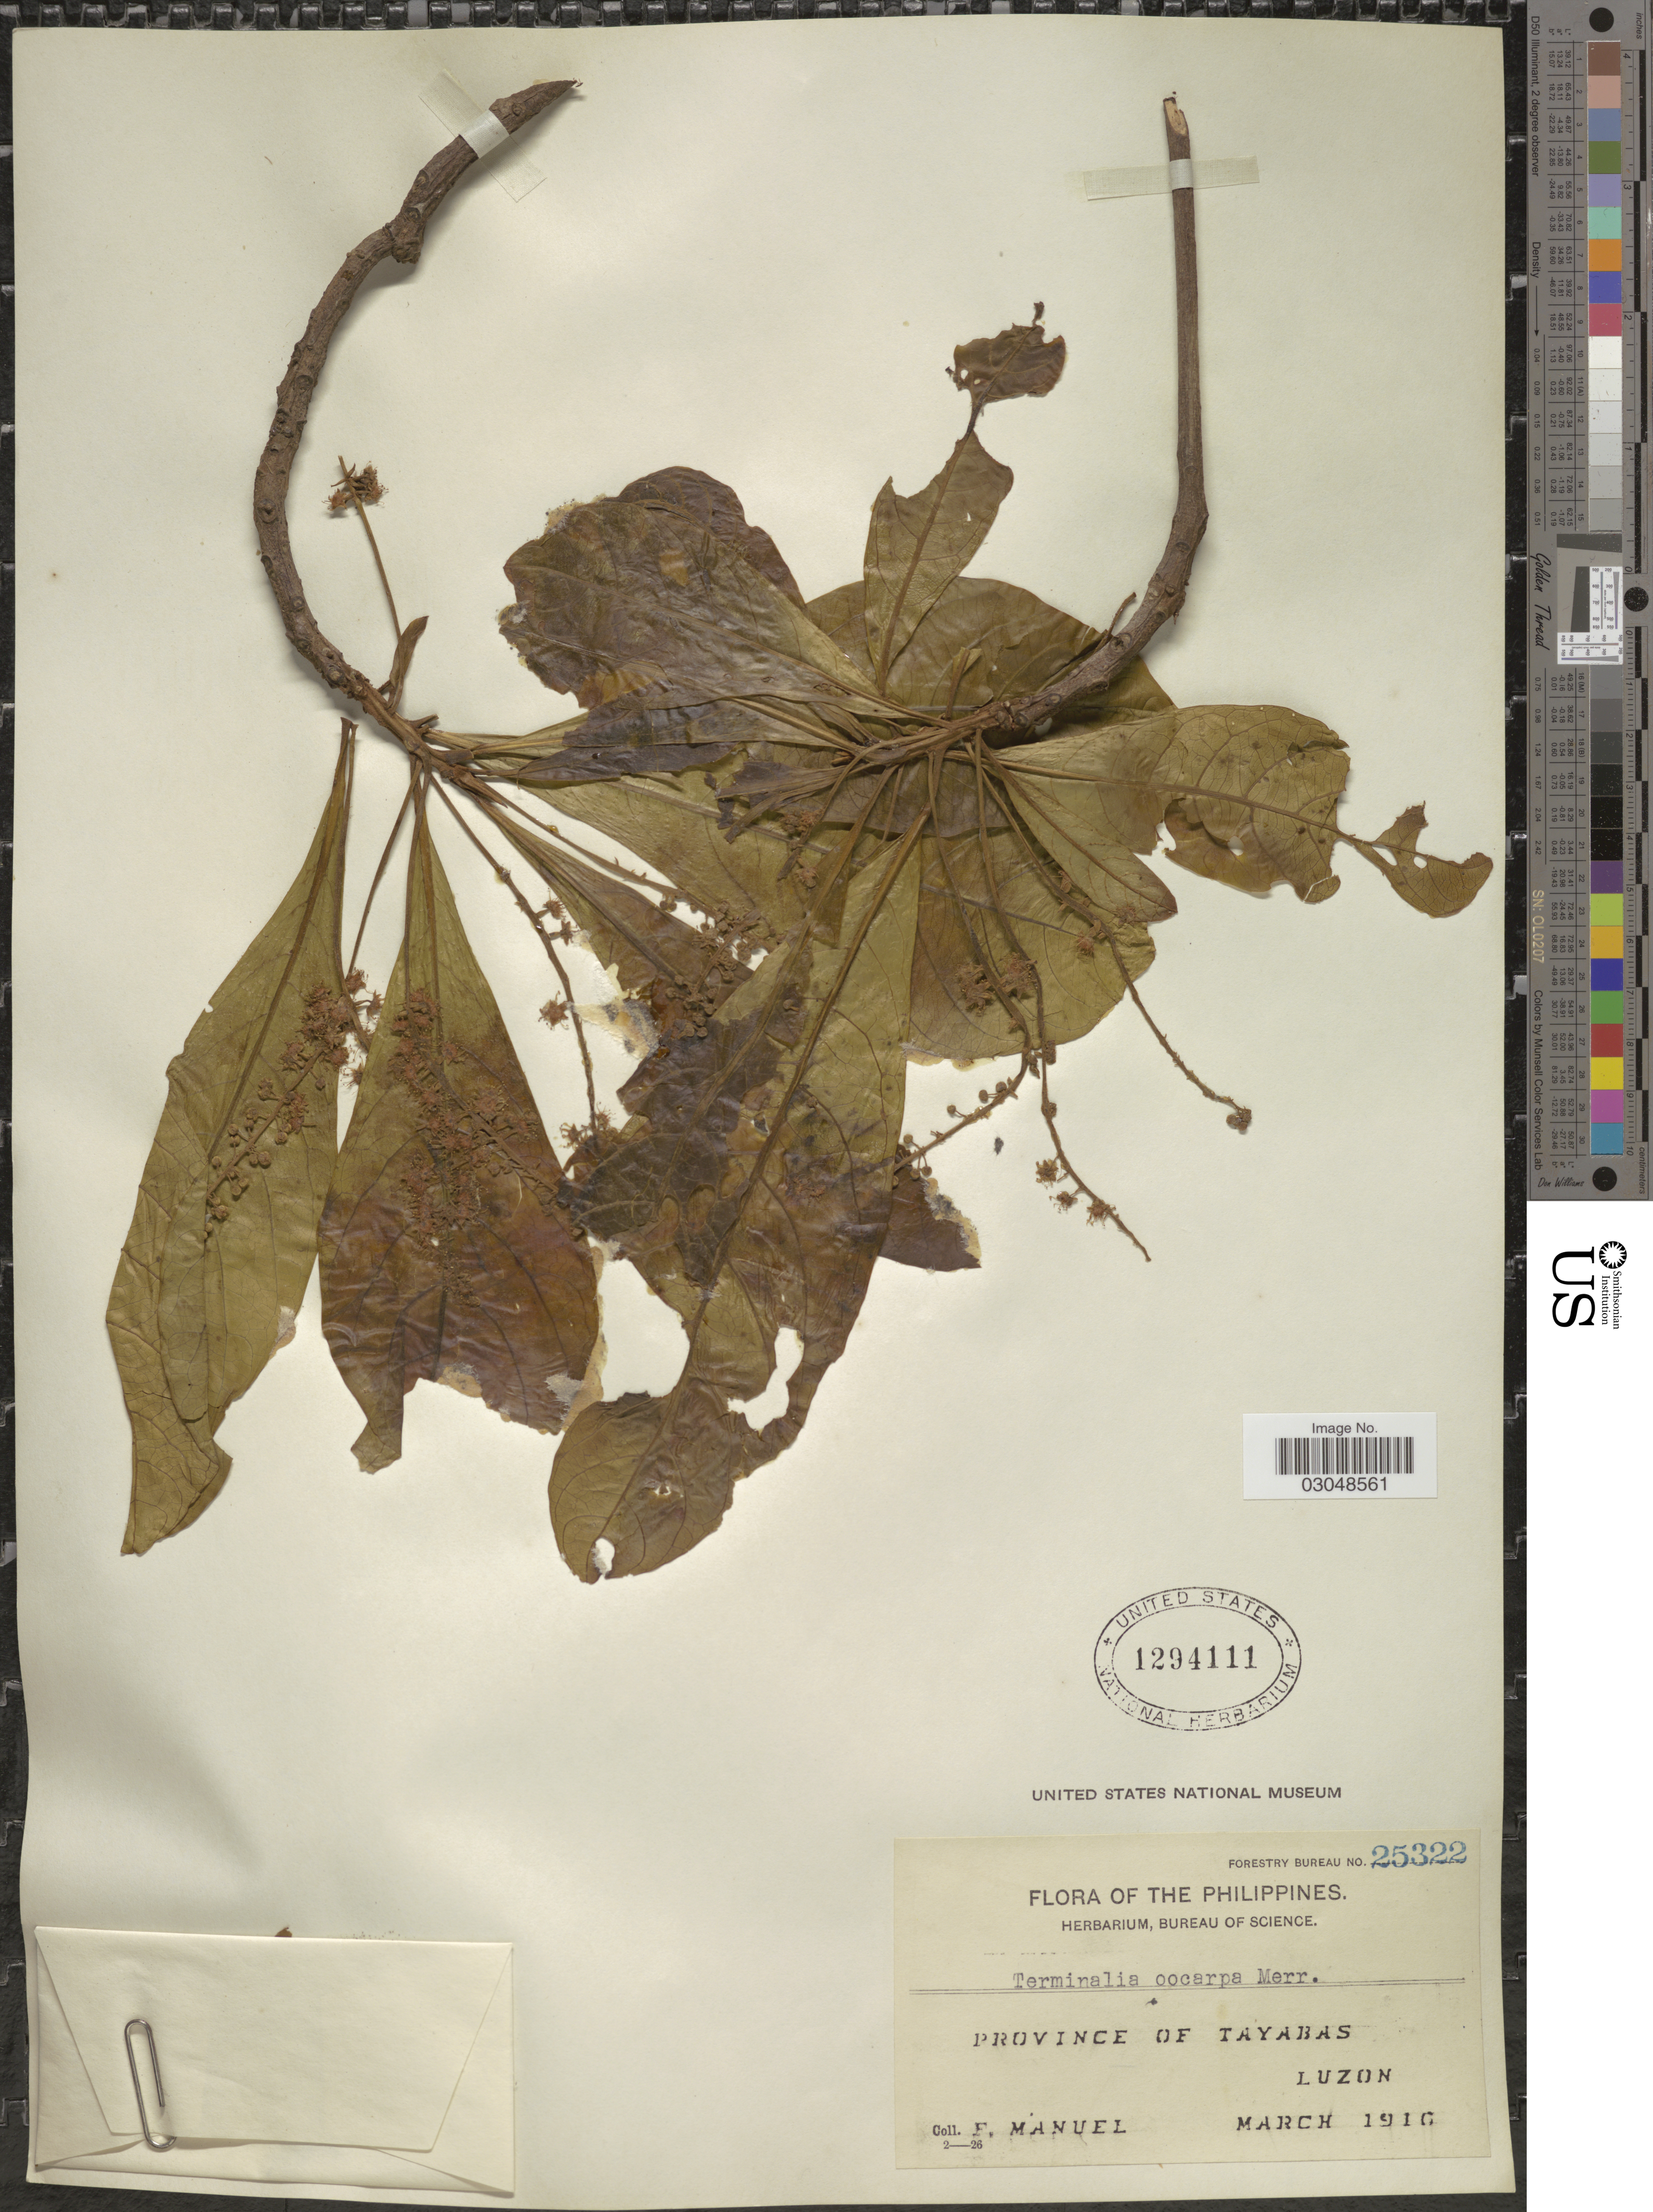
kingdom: Plantae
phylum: Tracheophyta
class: Magnoliopsida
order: Myrtales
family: Combretaceae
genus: Terminalia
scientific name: Terminalia oocarpa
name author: Merr.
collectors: F. Manuel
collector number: Forestry Bureau 25322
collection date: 1916-03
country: Philippines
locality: Province of Tayabas, Luzon.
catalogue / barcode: US 1294111